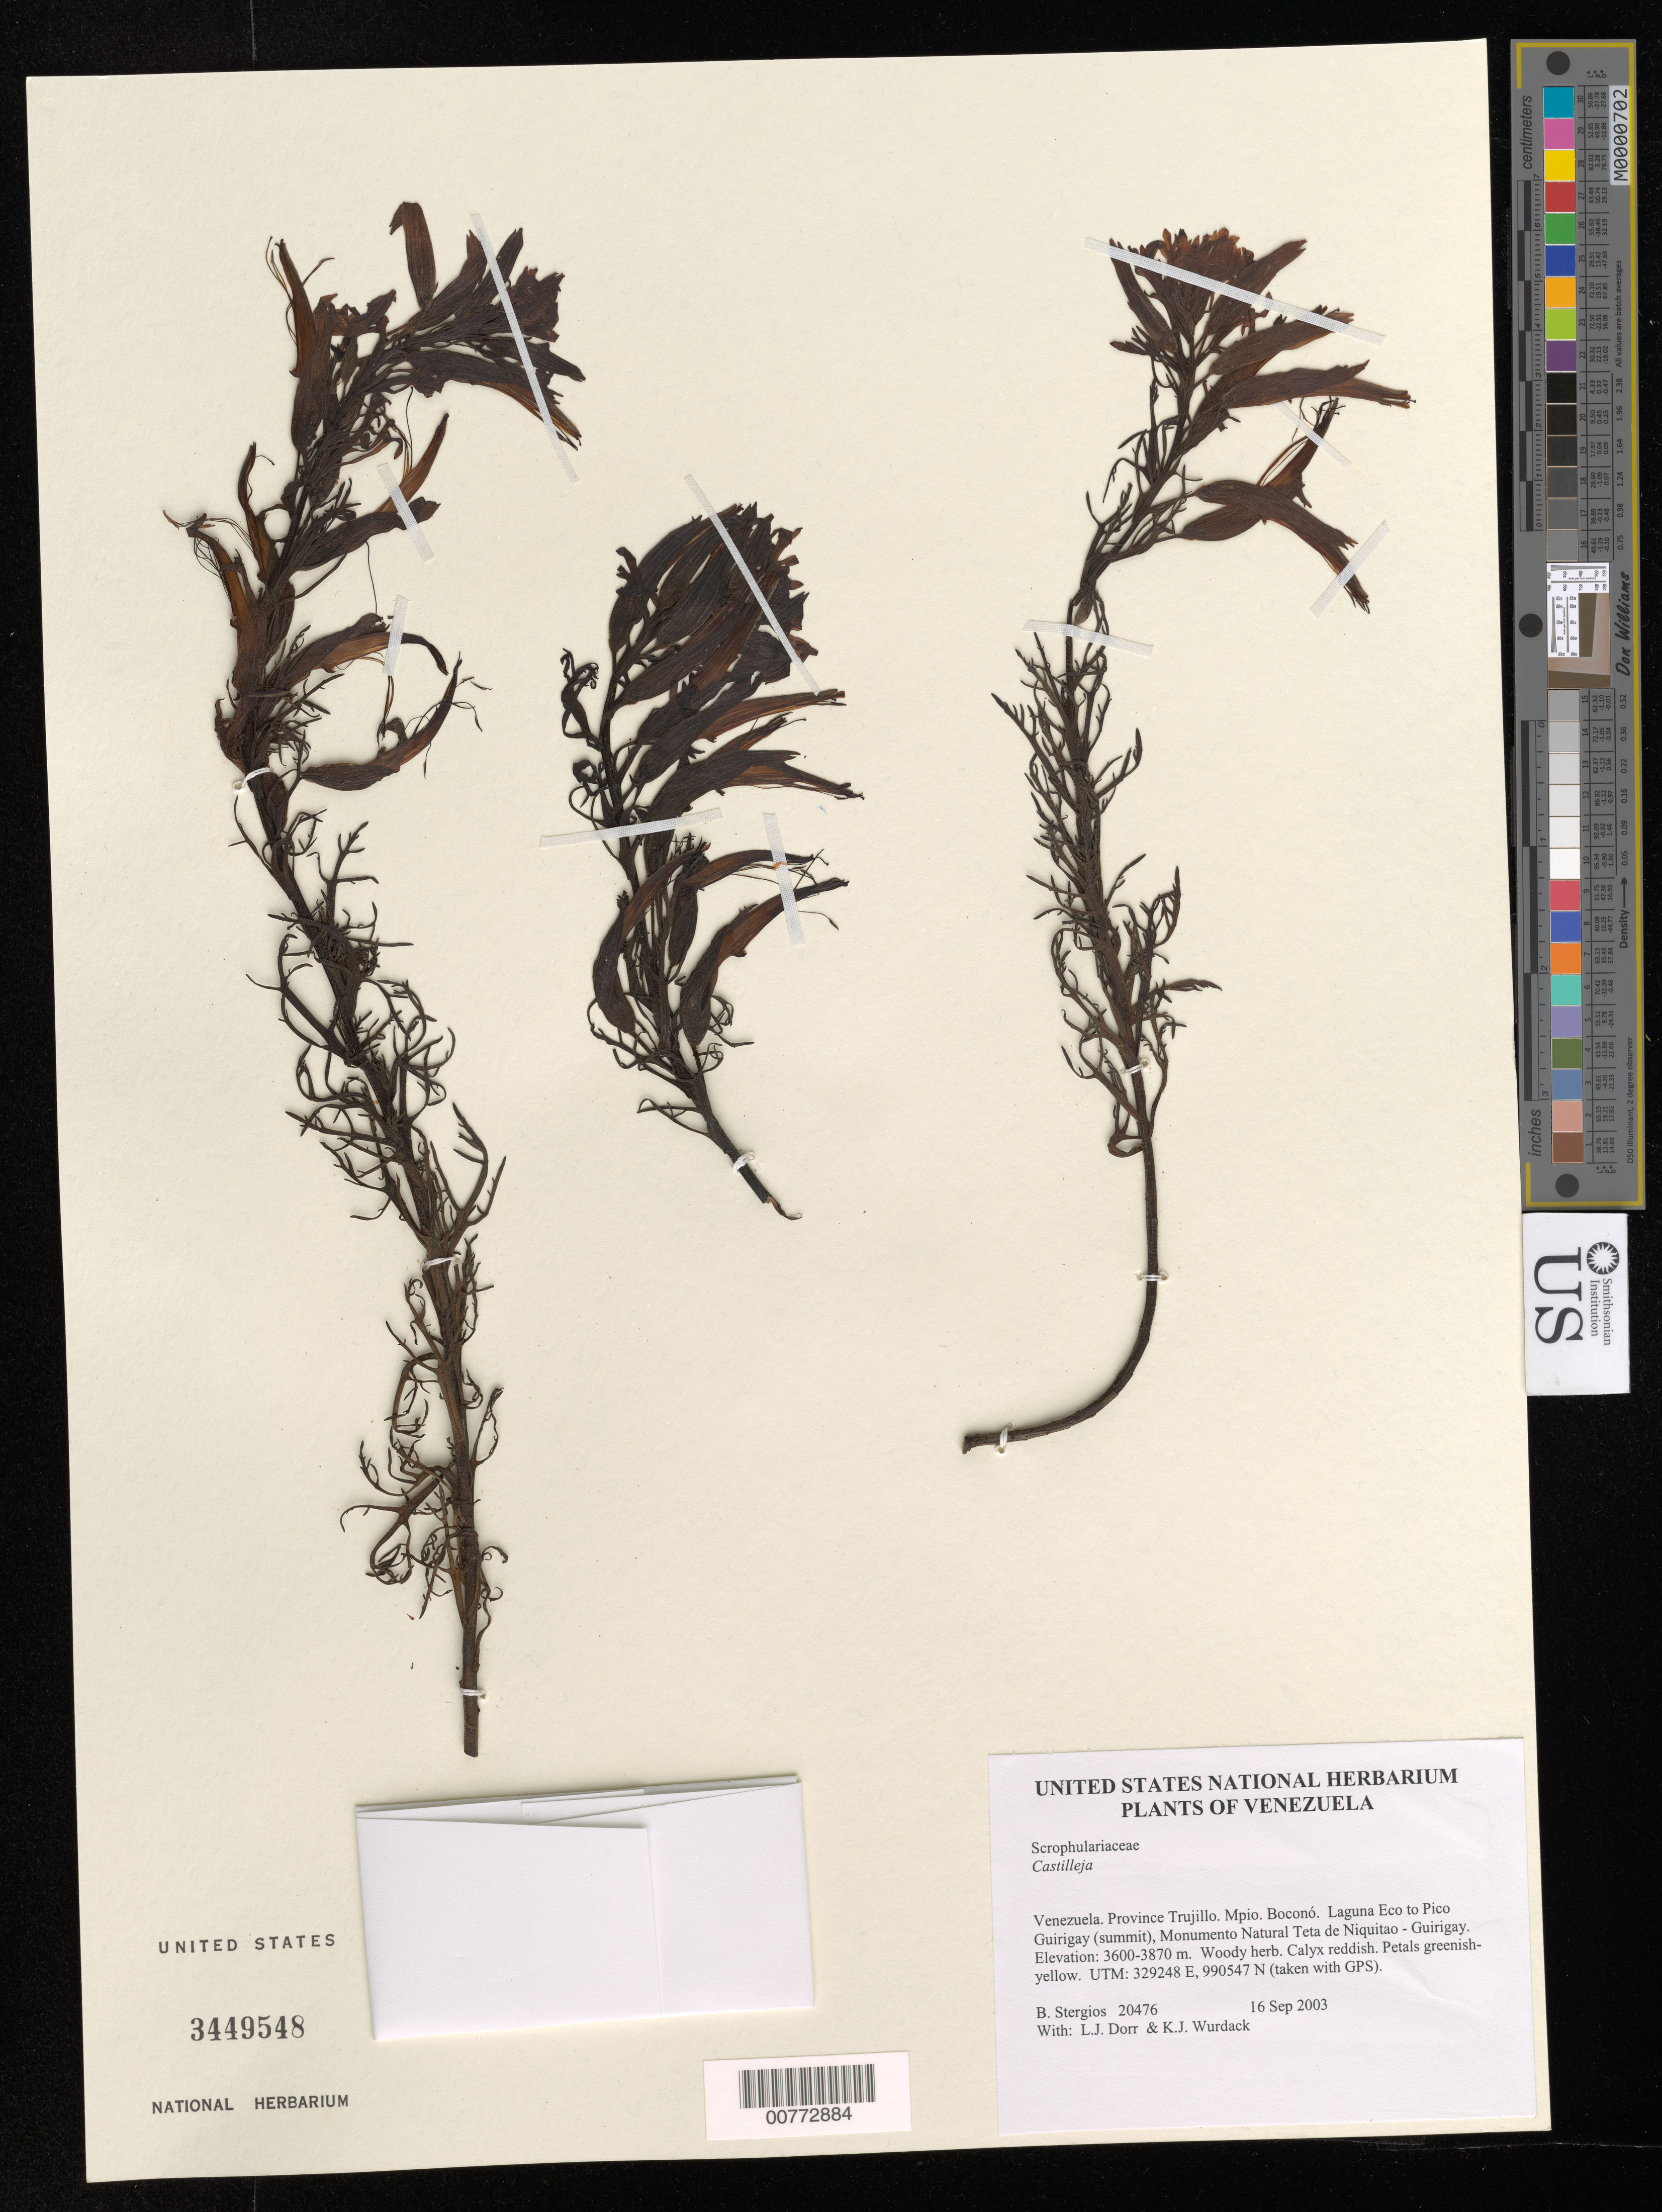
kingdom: Plantae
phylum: Tracheophyta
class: Magnoliopsida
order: Lamiales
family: Orobanchaceae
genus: Castilleja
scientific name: Castilleja sp.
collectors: B. G. Stergios, L. J. Dorr & K. Wurdack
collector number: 20476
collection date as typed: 16 Sep 2003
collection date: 2003-09-16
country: Venezuela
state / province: Trujillo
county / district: Boconó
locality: Laguna Eco to Pico Guirigay (summit), Monumento Natural Teta de Niquitao - Guirigay.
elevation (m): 3600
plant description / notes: PORT, US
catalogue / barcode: US 3449548